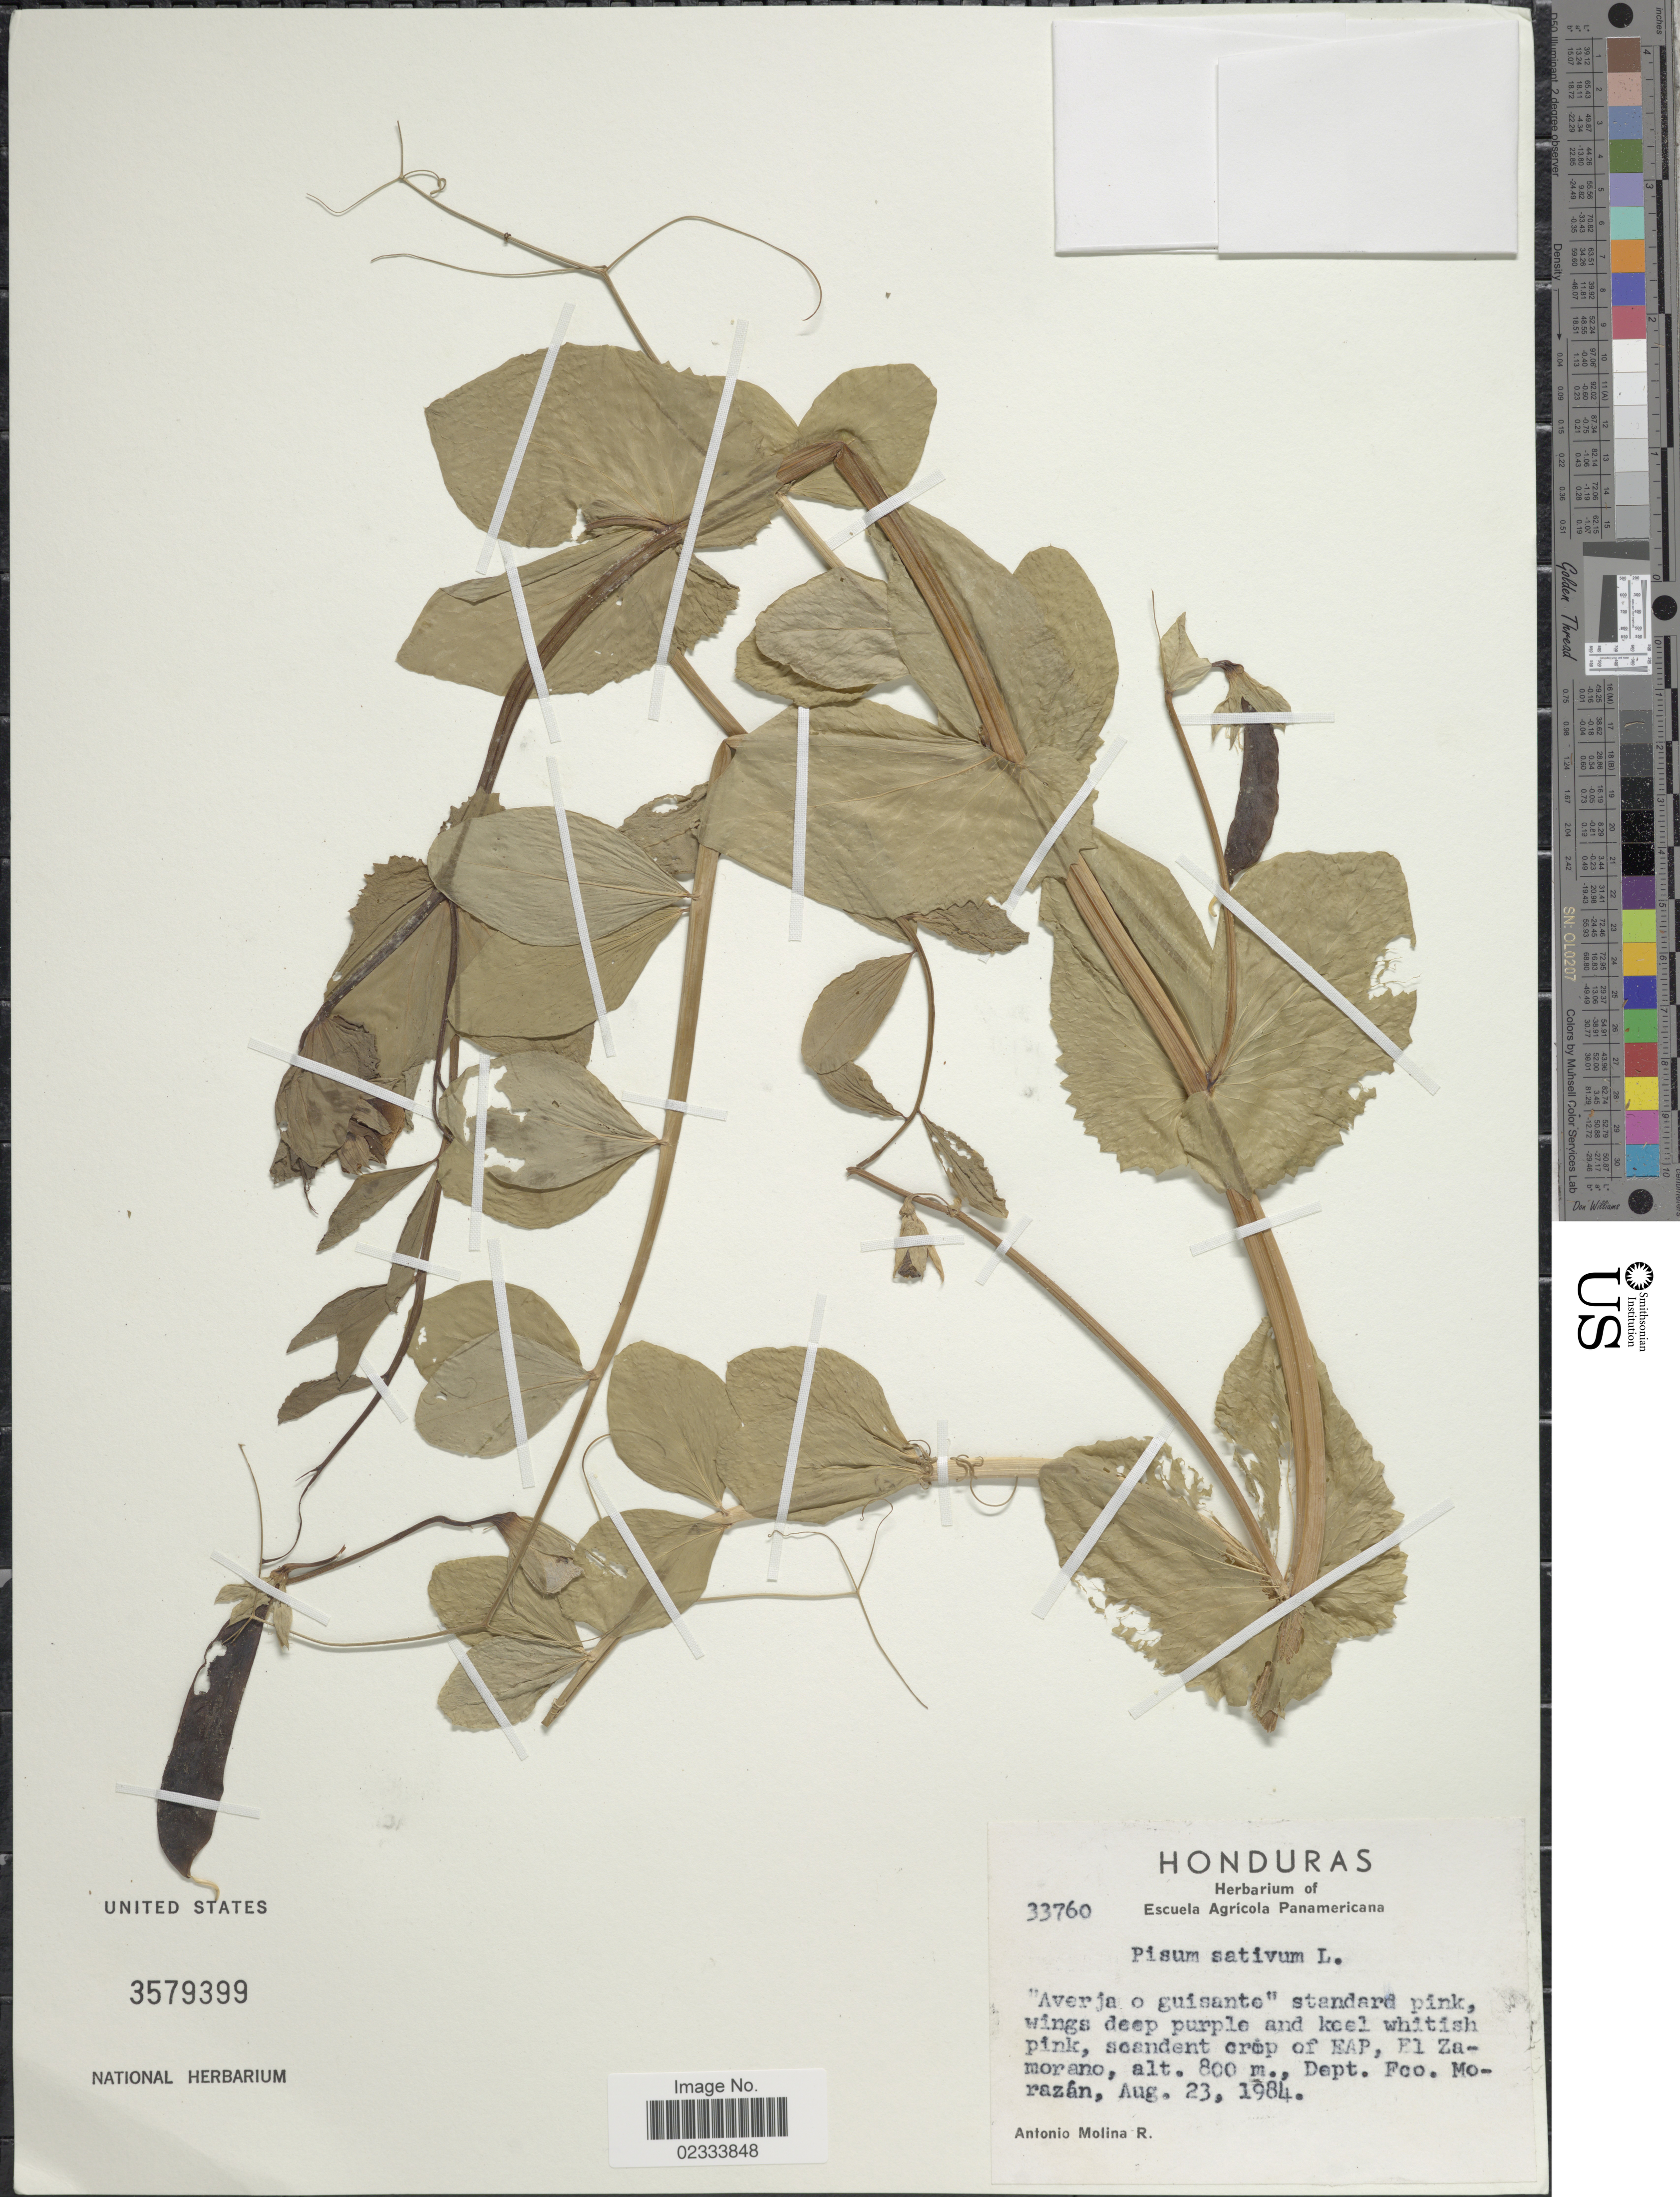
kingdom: Plantae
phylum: Tracheophyta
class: Magnoliopsida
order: Fabales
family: Fabaceae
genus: Pisum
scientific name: Pisum sativum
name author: L.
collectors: A. Molina R.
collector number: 33760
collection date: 1984-08-23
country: Honduras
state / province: Fco. Morazán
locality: EAP, El Zamorano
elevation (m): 800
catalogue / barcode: US 3579399